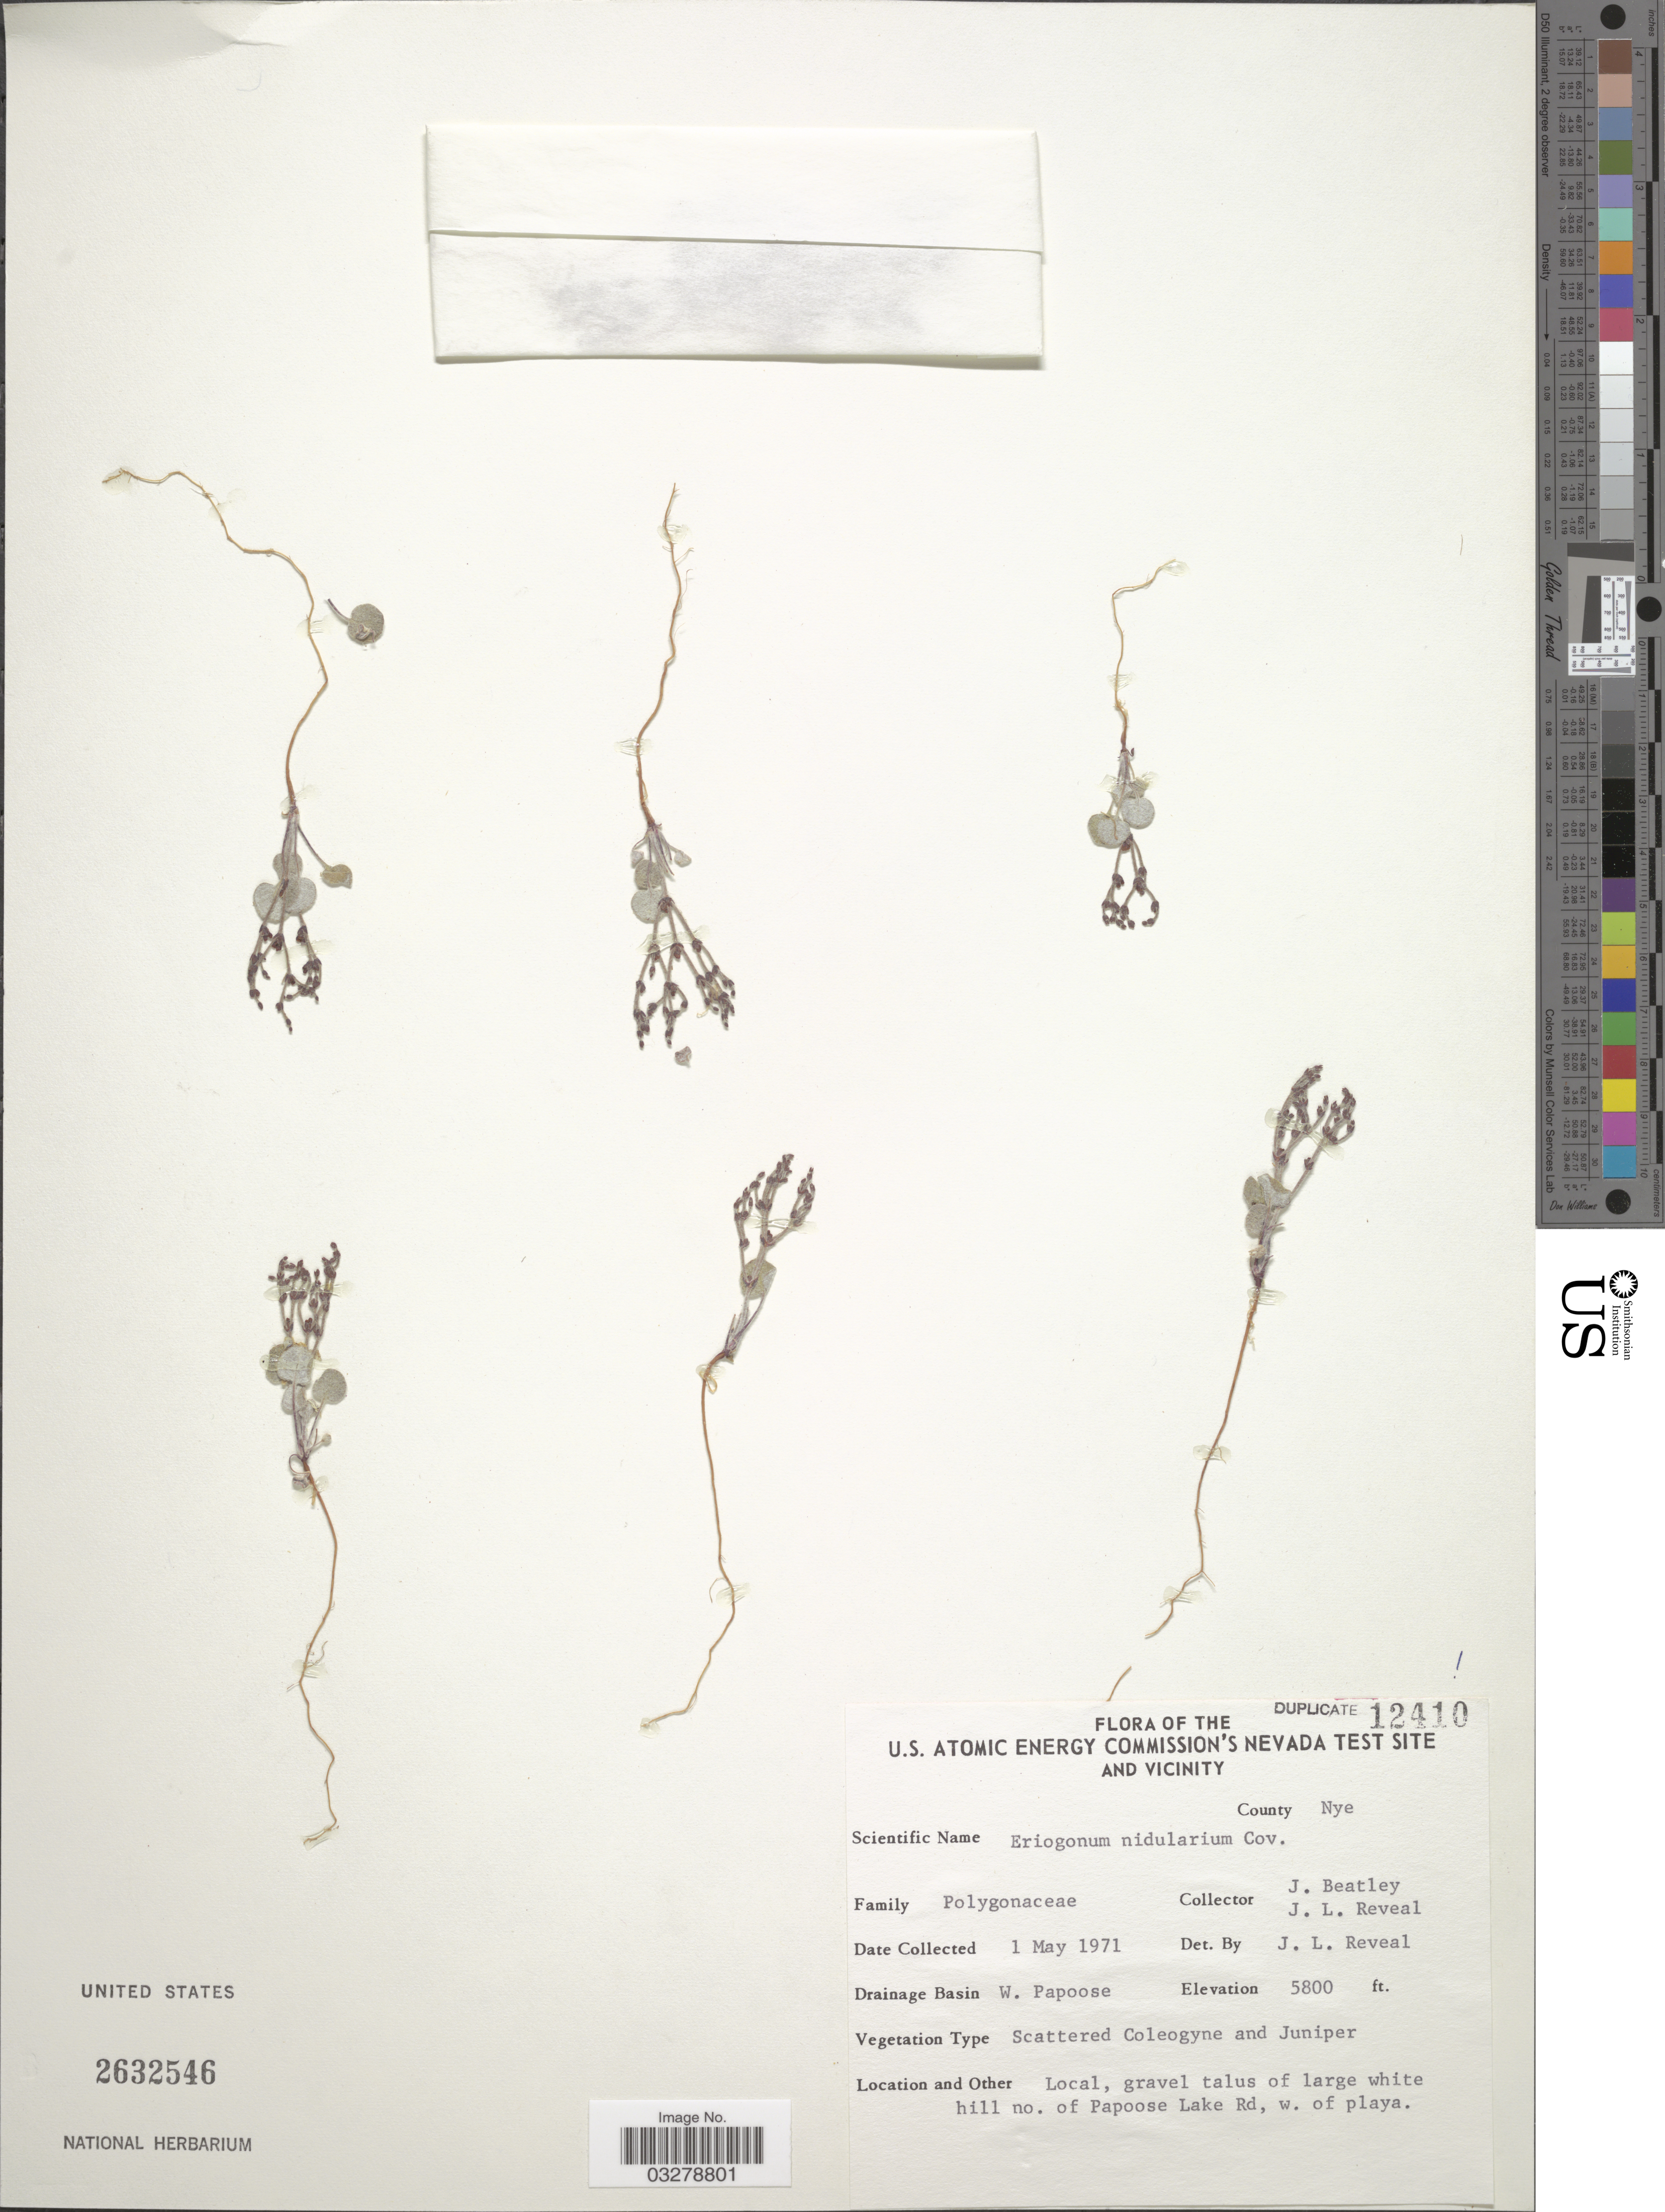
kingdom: Plantae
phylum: Tracheophyta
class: Magnoliopsida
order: Caryophyllales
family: Polygonaceae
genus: Eriogonum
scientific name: Eriogonum nidularium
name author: Coville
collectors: J. C. Beatley & J. L. Reveal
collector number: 12410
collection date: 1971-05-01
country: United States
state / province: Nevada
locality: U.S. Atomic Energy Commission's Nevada Test Site and Vicinity. County Nye. Drainage Basin W. Papoose. Large white hill no. of Papoose Lake Rd, w. of playa.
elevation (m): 1768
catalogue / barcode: US 2632546